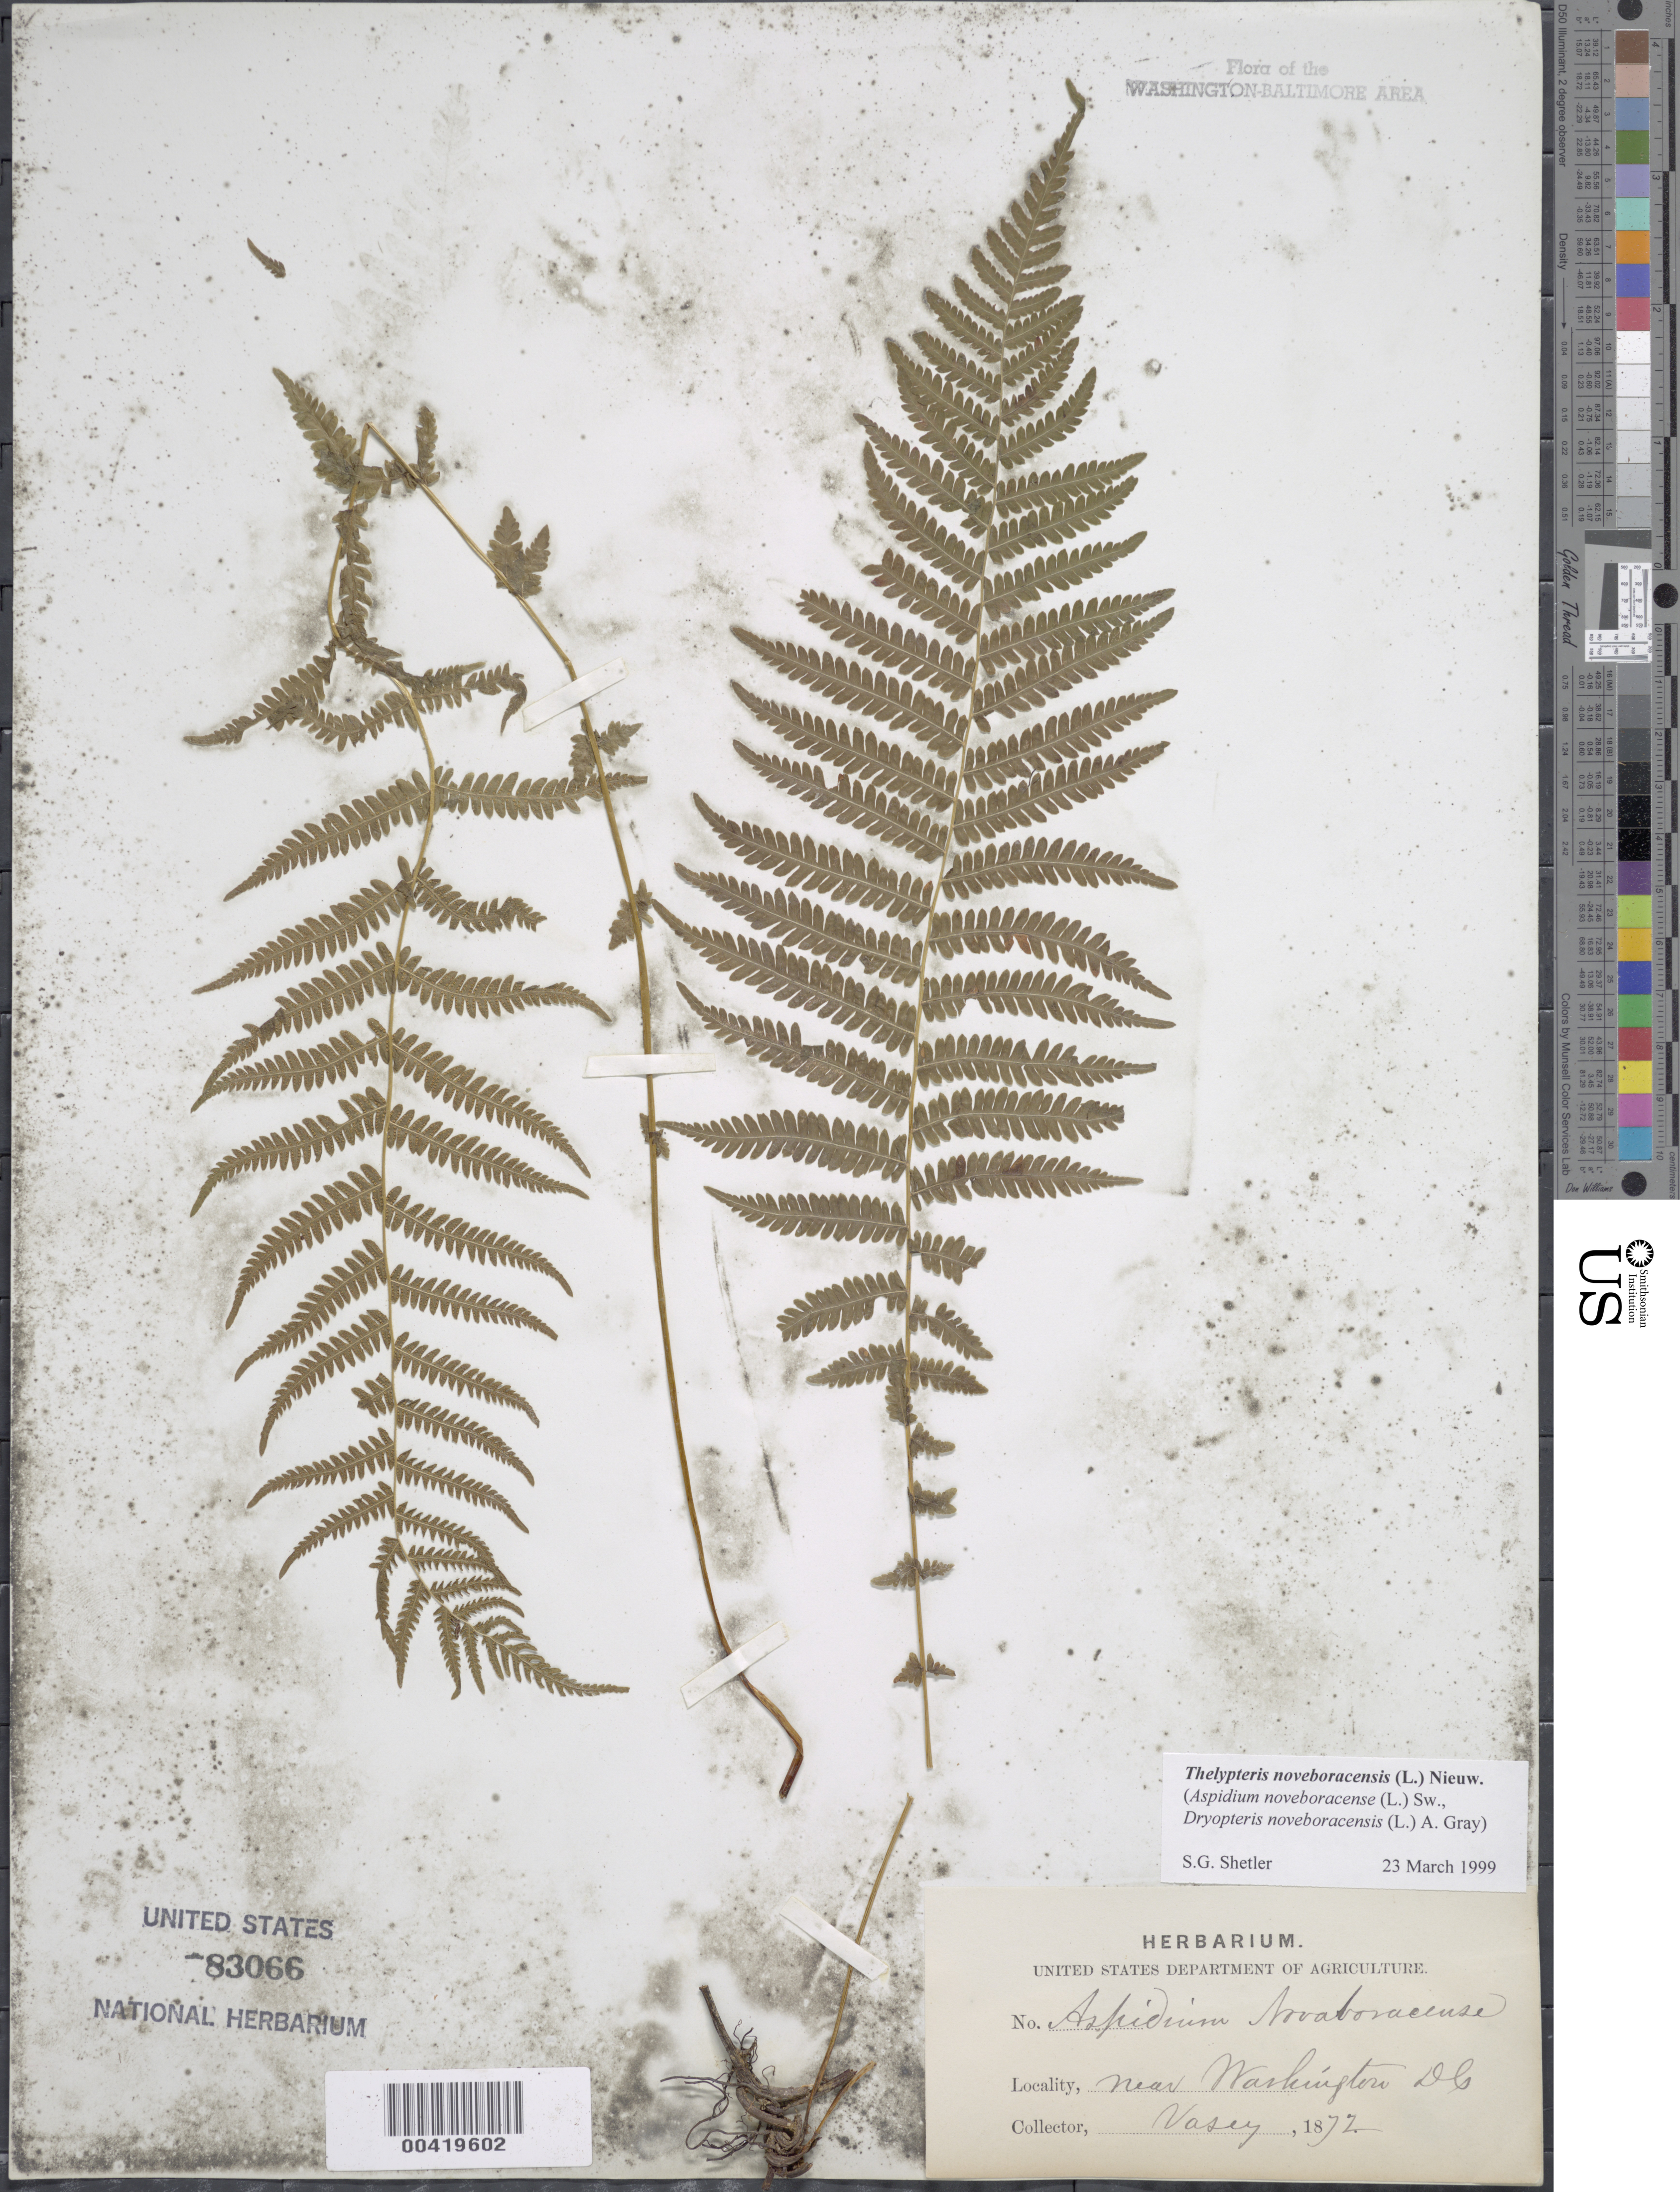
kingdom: Plantae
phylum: Tracheophyta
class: Polypodiopsida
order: Polypodiales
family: Thelypteridaceae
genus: Parathelypteris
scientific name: Parathelypteris noveboracensis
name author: (L.) Ching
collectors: G. Vasey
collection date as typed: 1872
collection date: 1872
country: United States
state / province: District of Columbia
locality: Near Washington D.C.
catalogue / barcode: US 83066